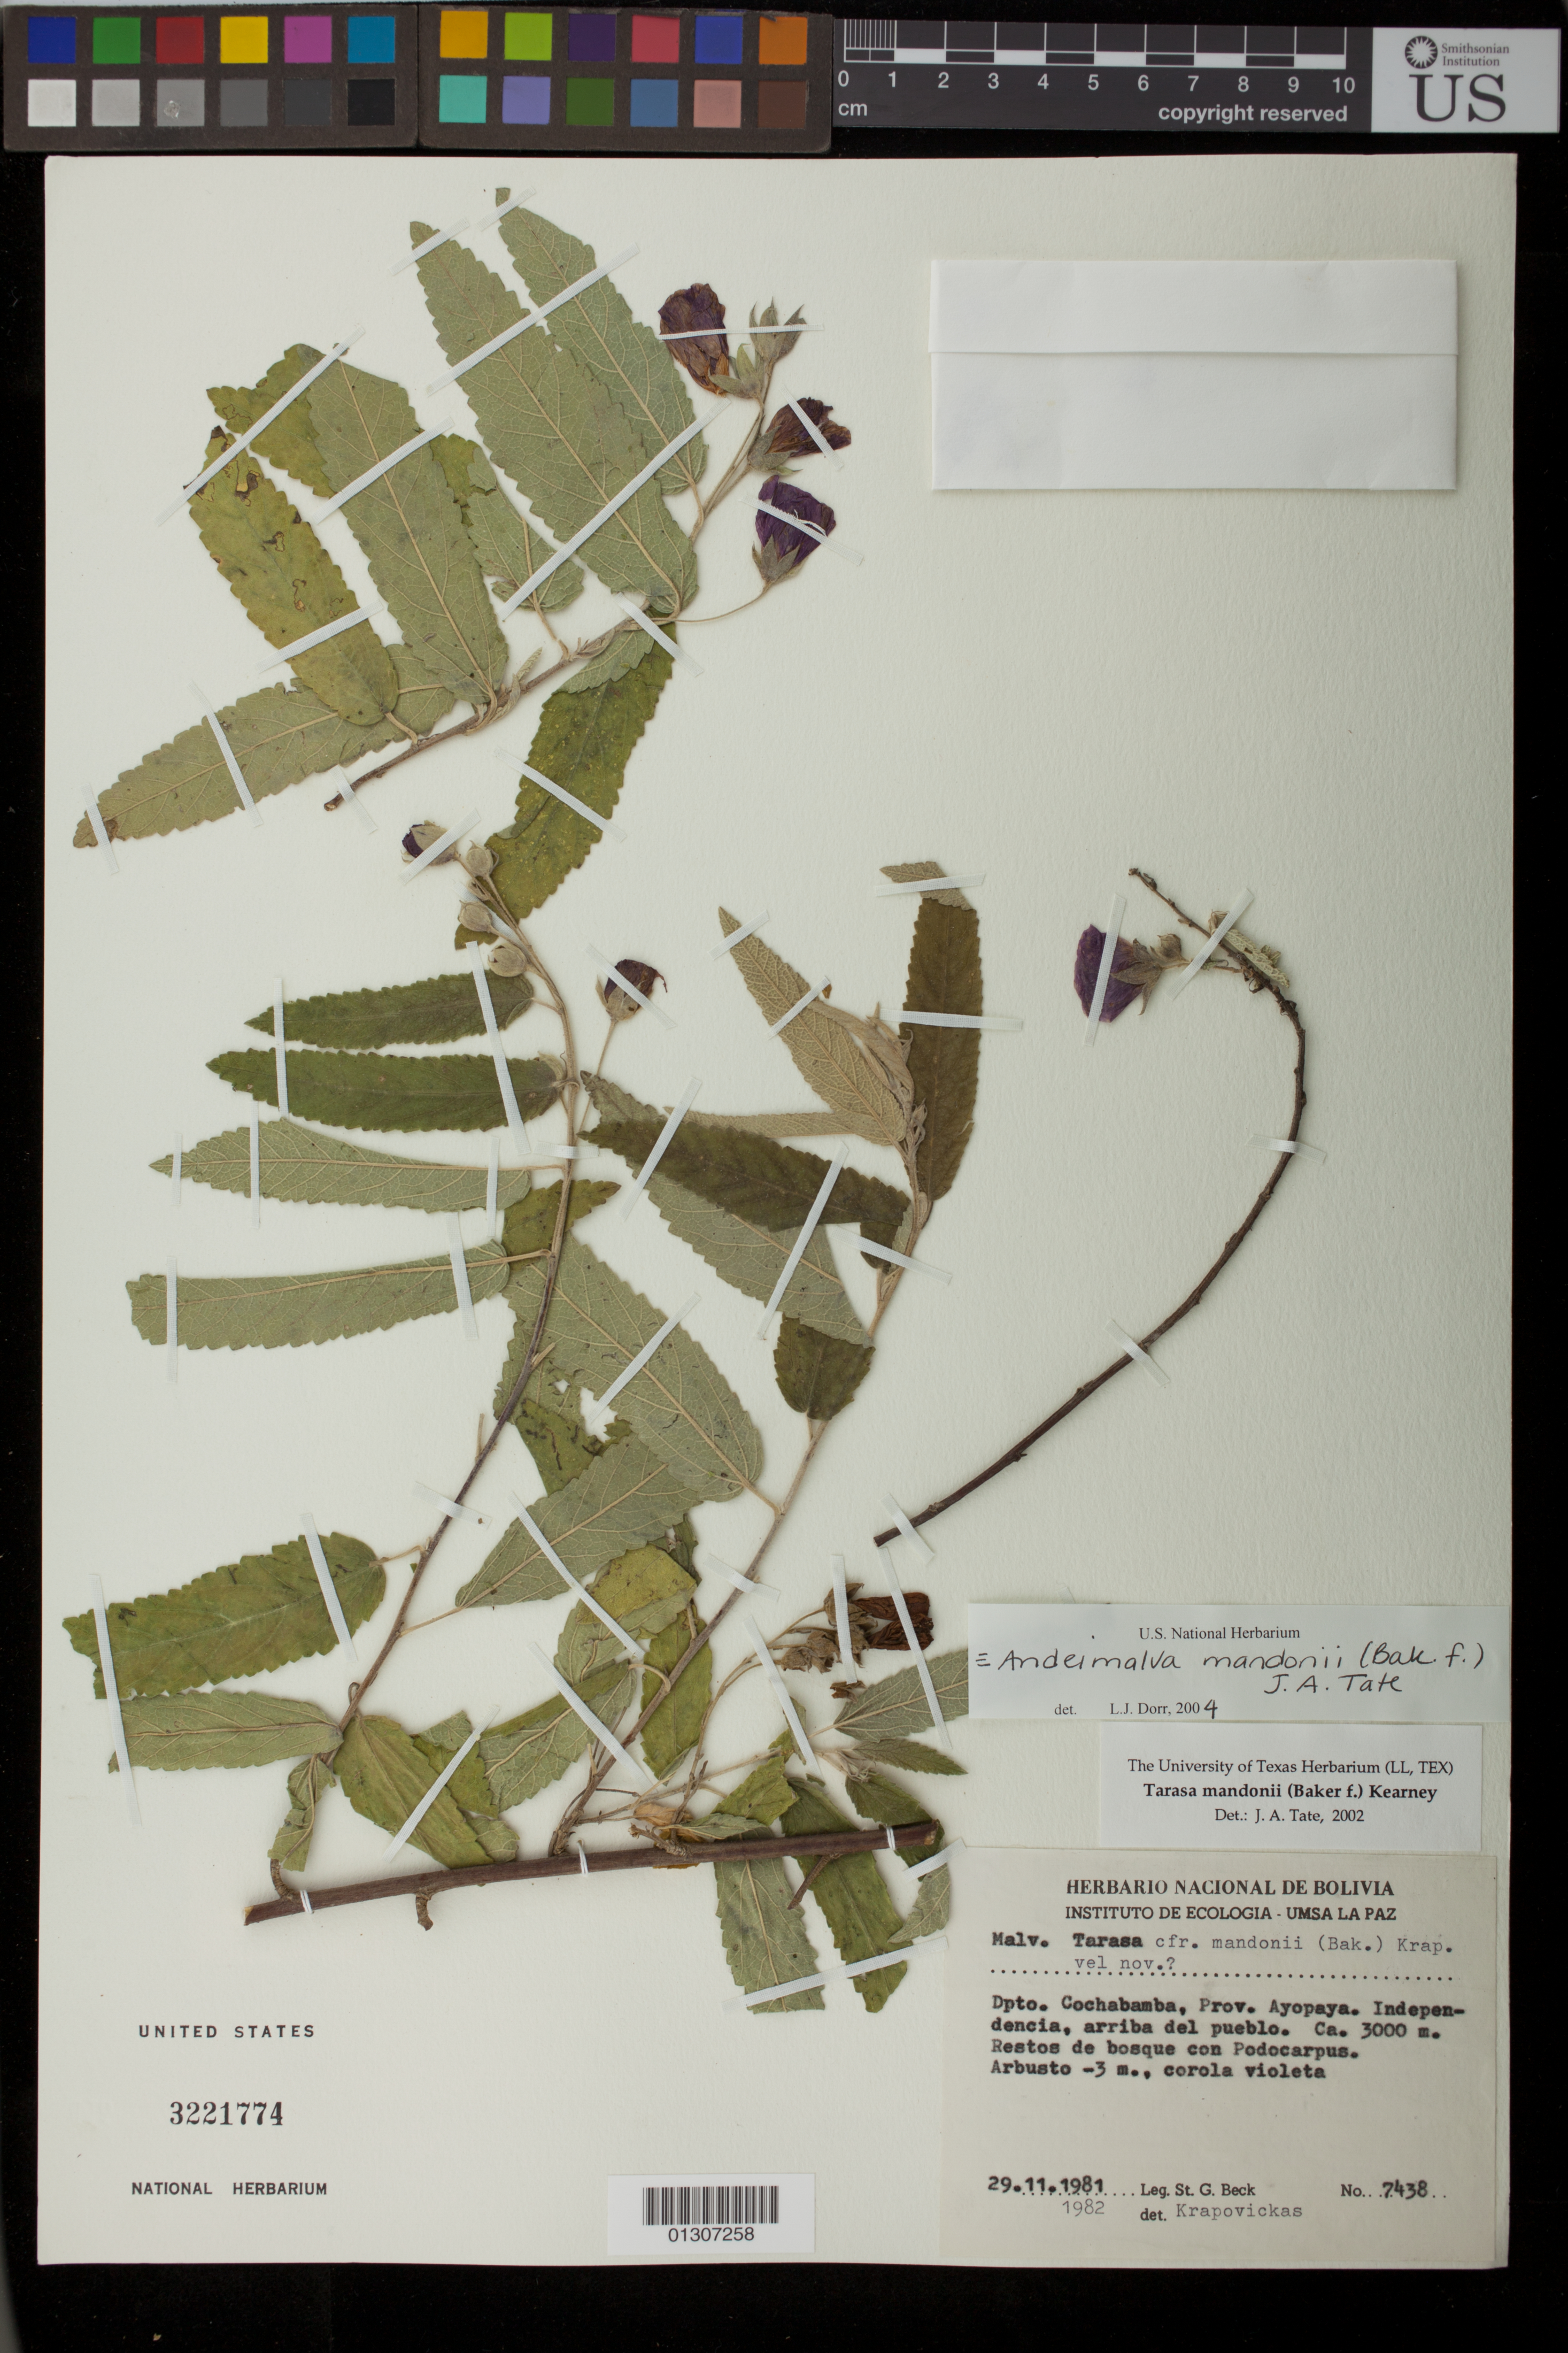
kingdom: Plantae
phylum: Tracheophyta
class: Magnoliopsida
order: Malvales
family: Malvaceae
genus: Andeimalva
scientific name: Andeimalva mandonii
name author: (Baker f.) J. A. Tate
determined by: Dorr, L. J., (BOT), Smithsonian Institution - National Museum of Natural History (UNITED STATES)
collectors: S. G. Beck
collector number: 7438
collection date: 1981-11-29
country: Bolivia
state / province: Cochabamba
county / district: Ayopaya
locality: Independencia, arriba del pueblo.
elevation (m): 3000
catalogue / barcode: US 3221774